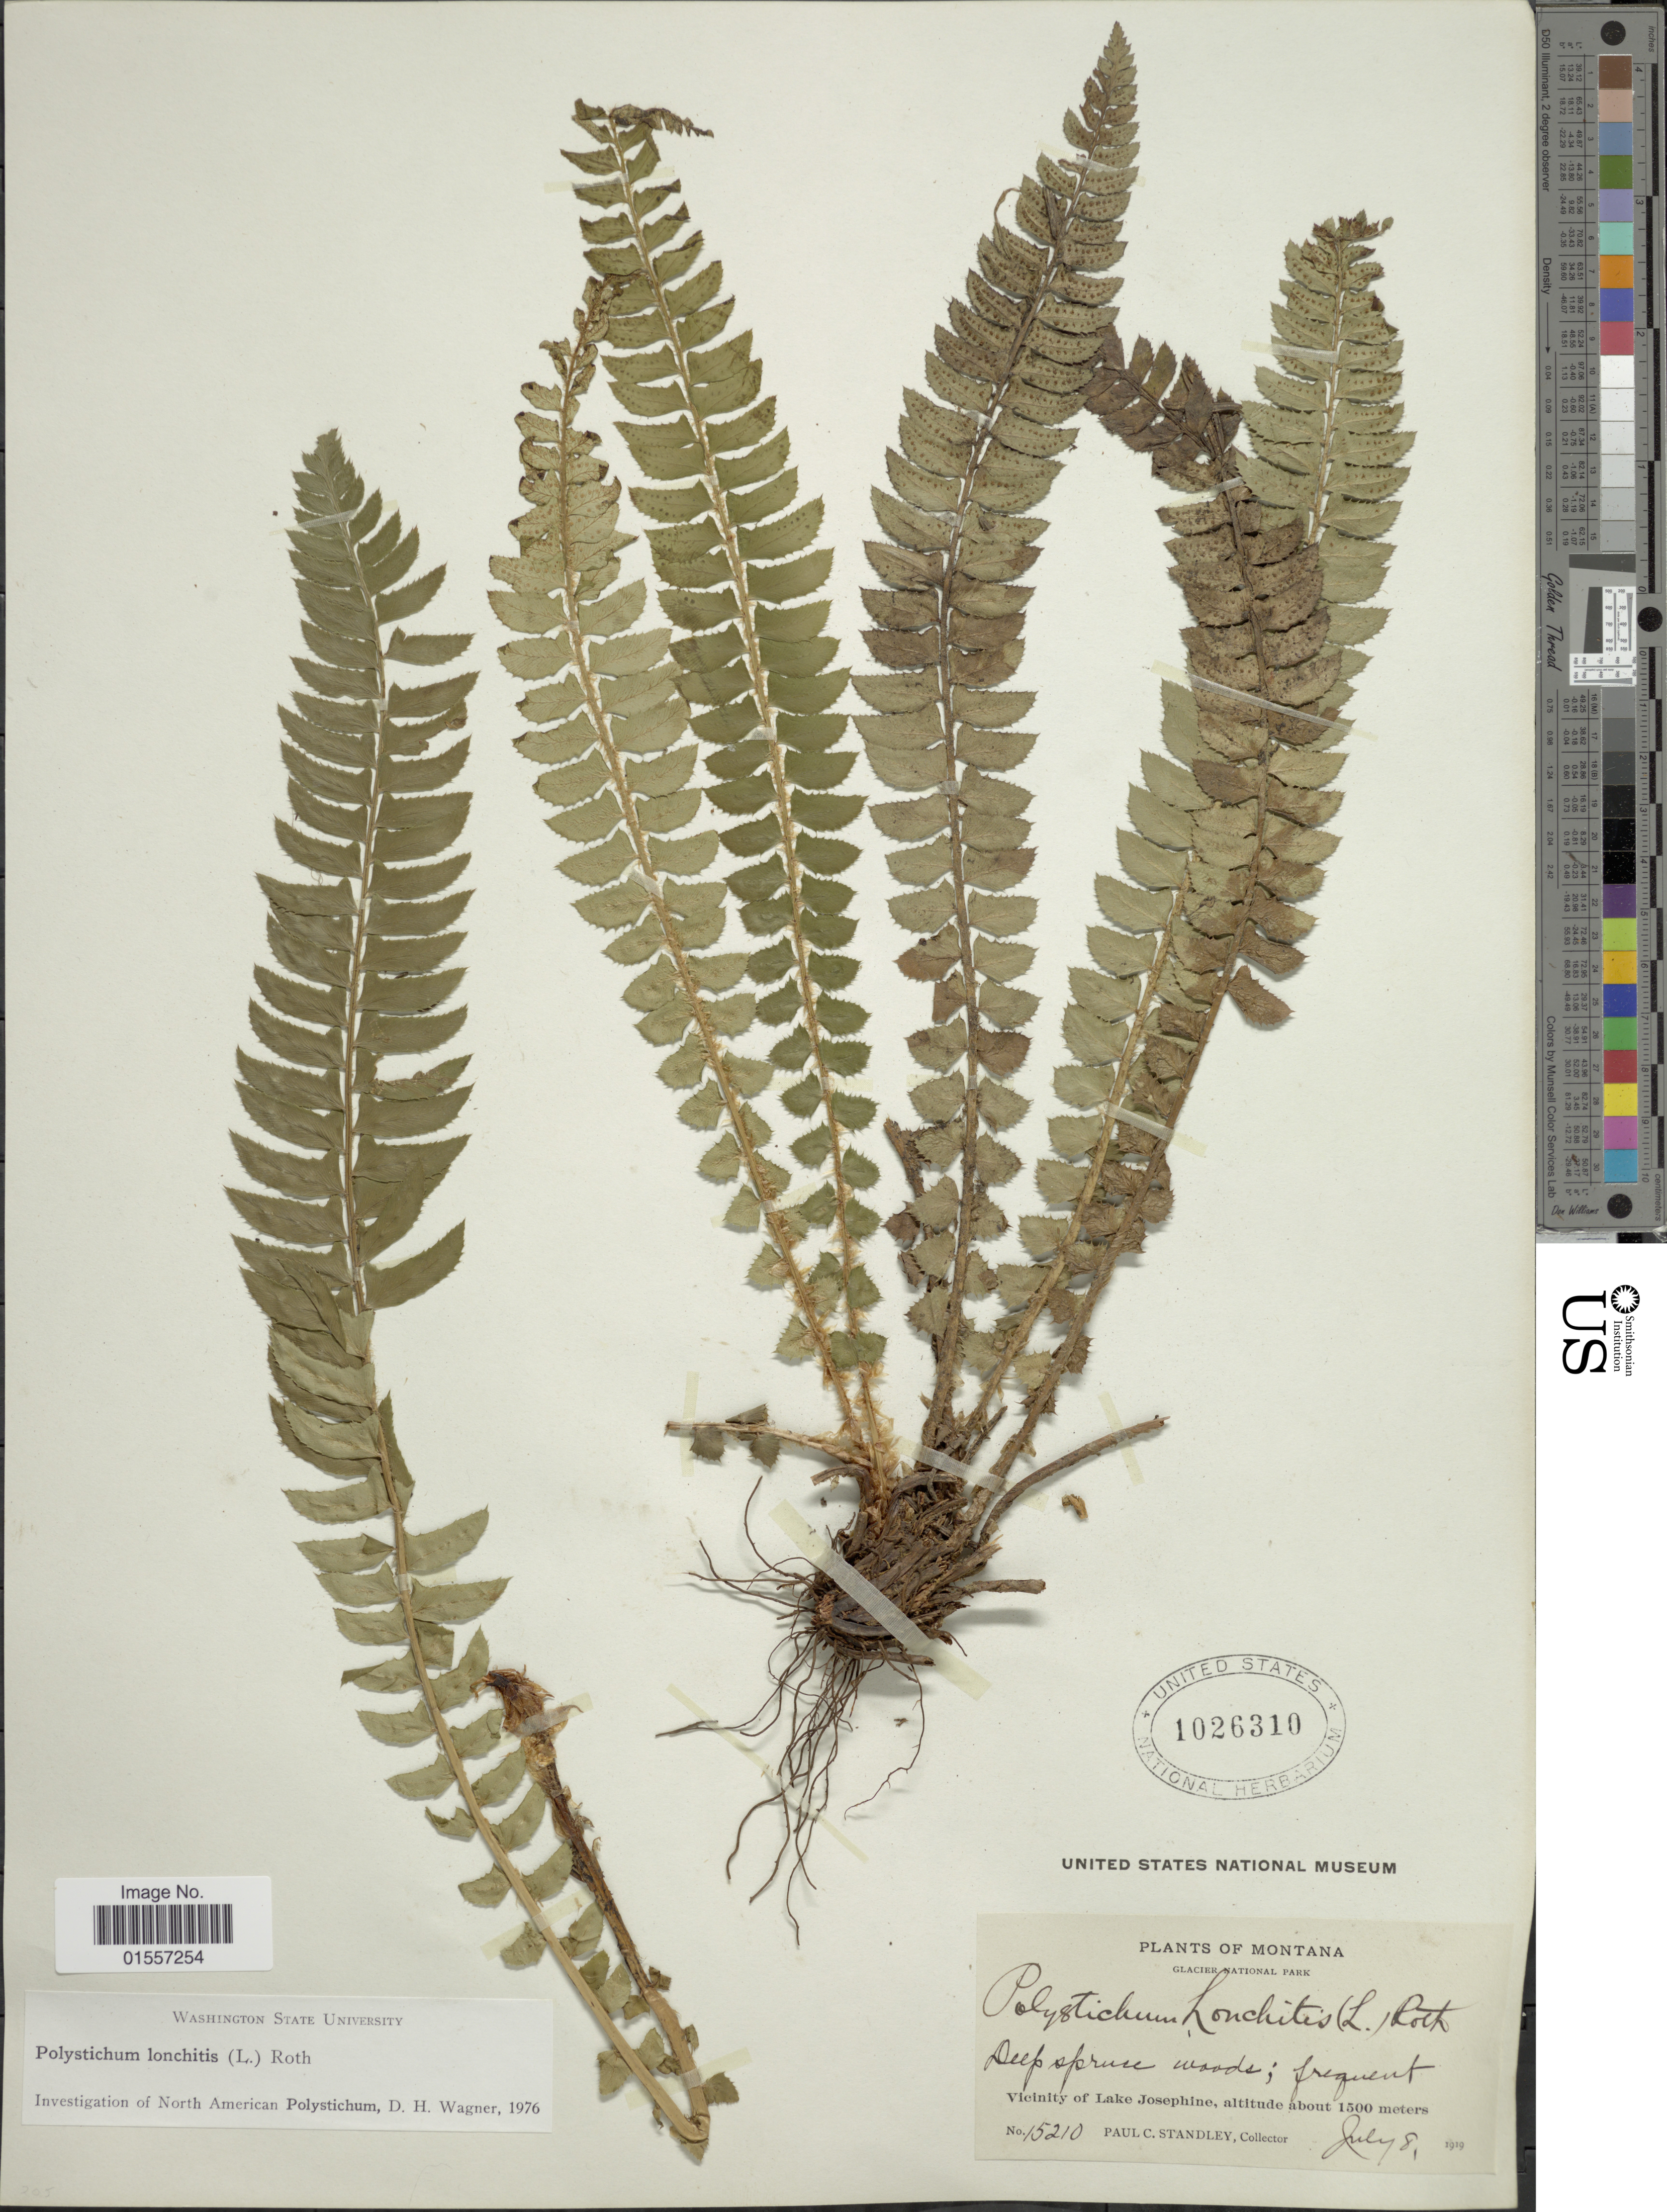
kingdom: Plantae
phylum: Tracheophyta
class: Polypodiopsida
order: Polypodiales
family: Dryopteridaceae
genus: Polystichum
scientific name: Polystichum lonchitis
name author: (Roth) L.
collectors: P. C. Standley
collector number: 15210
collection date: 1919-07-08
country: United States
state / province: Montana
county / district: Glacier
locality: Glacier National Park, Vicinity of Lake Josephine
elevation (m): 1500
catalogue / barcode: US 1026310